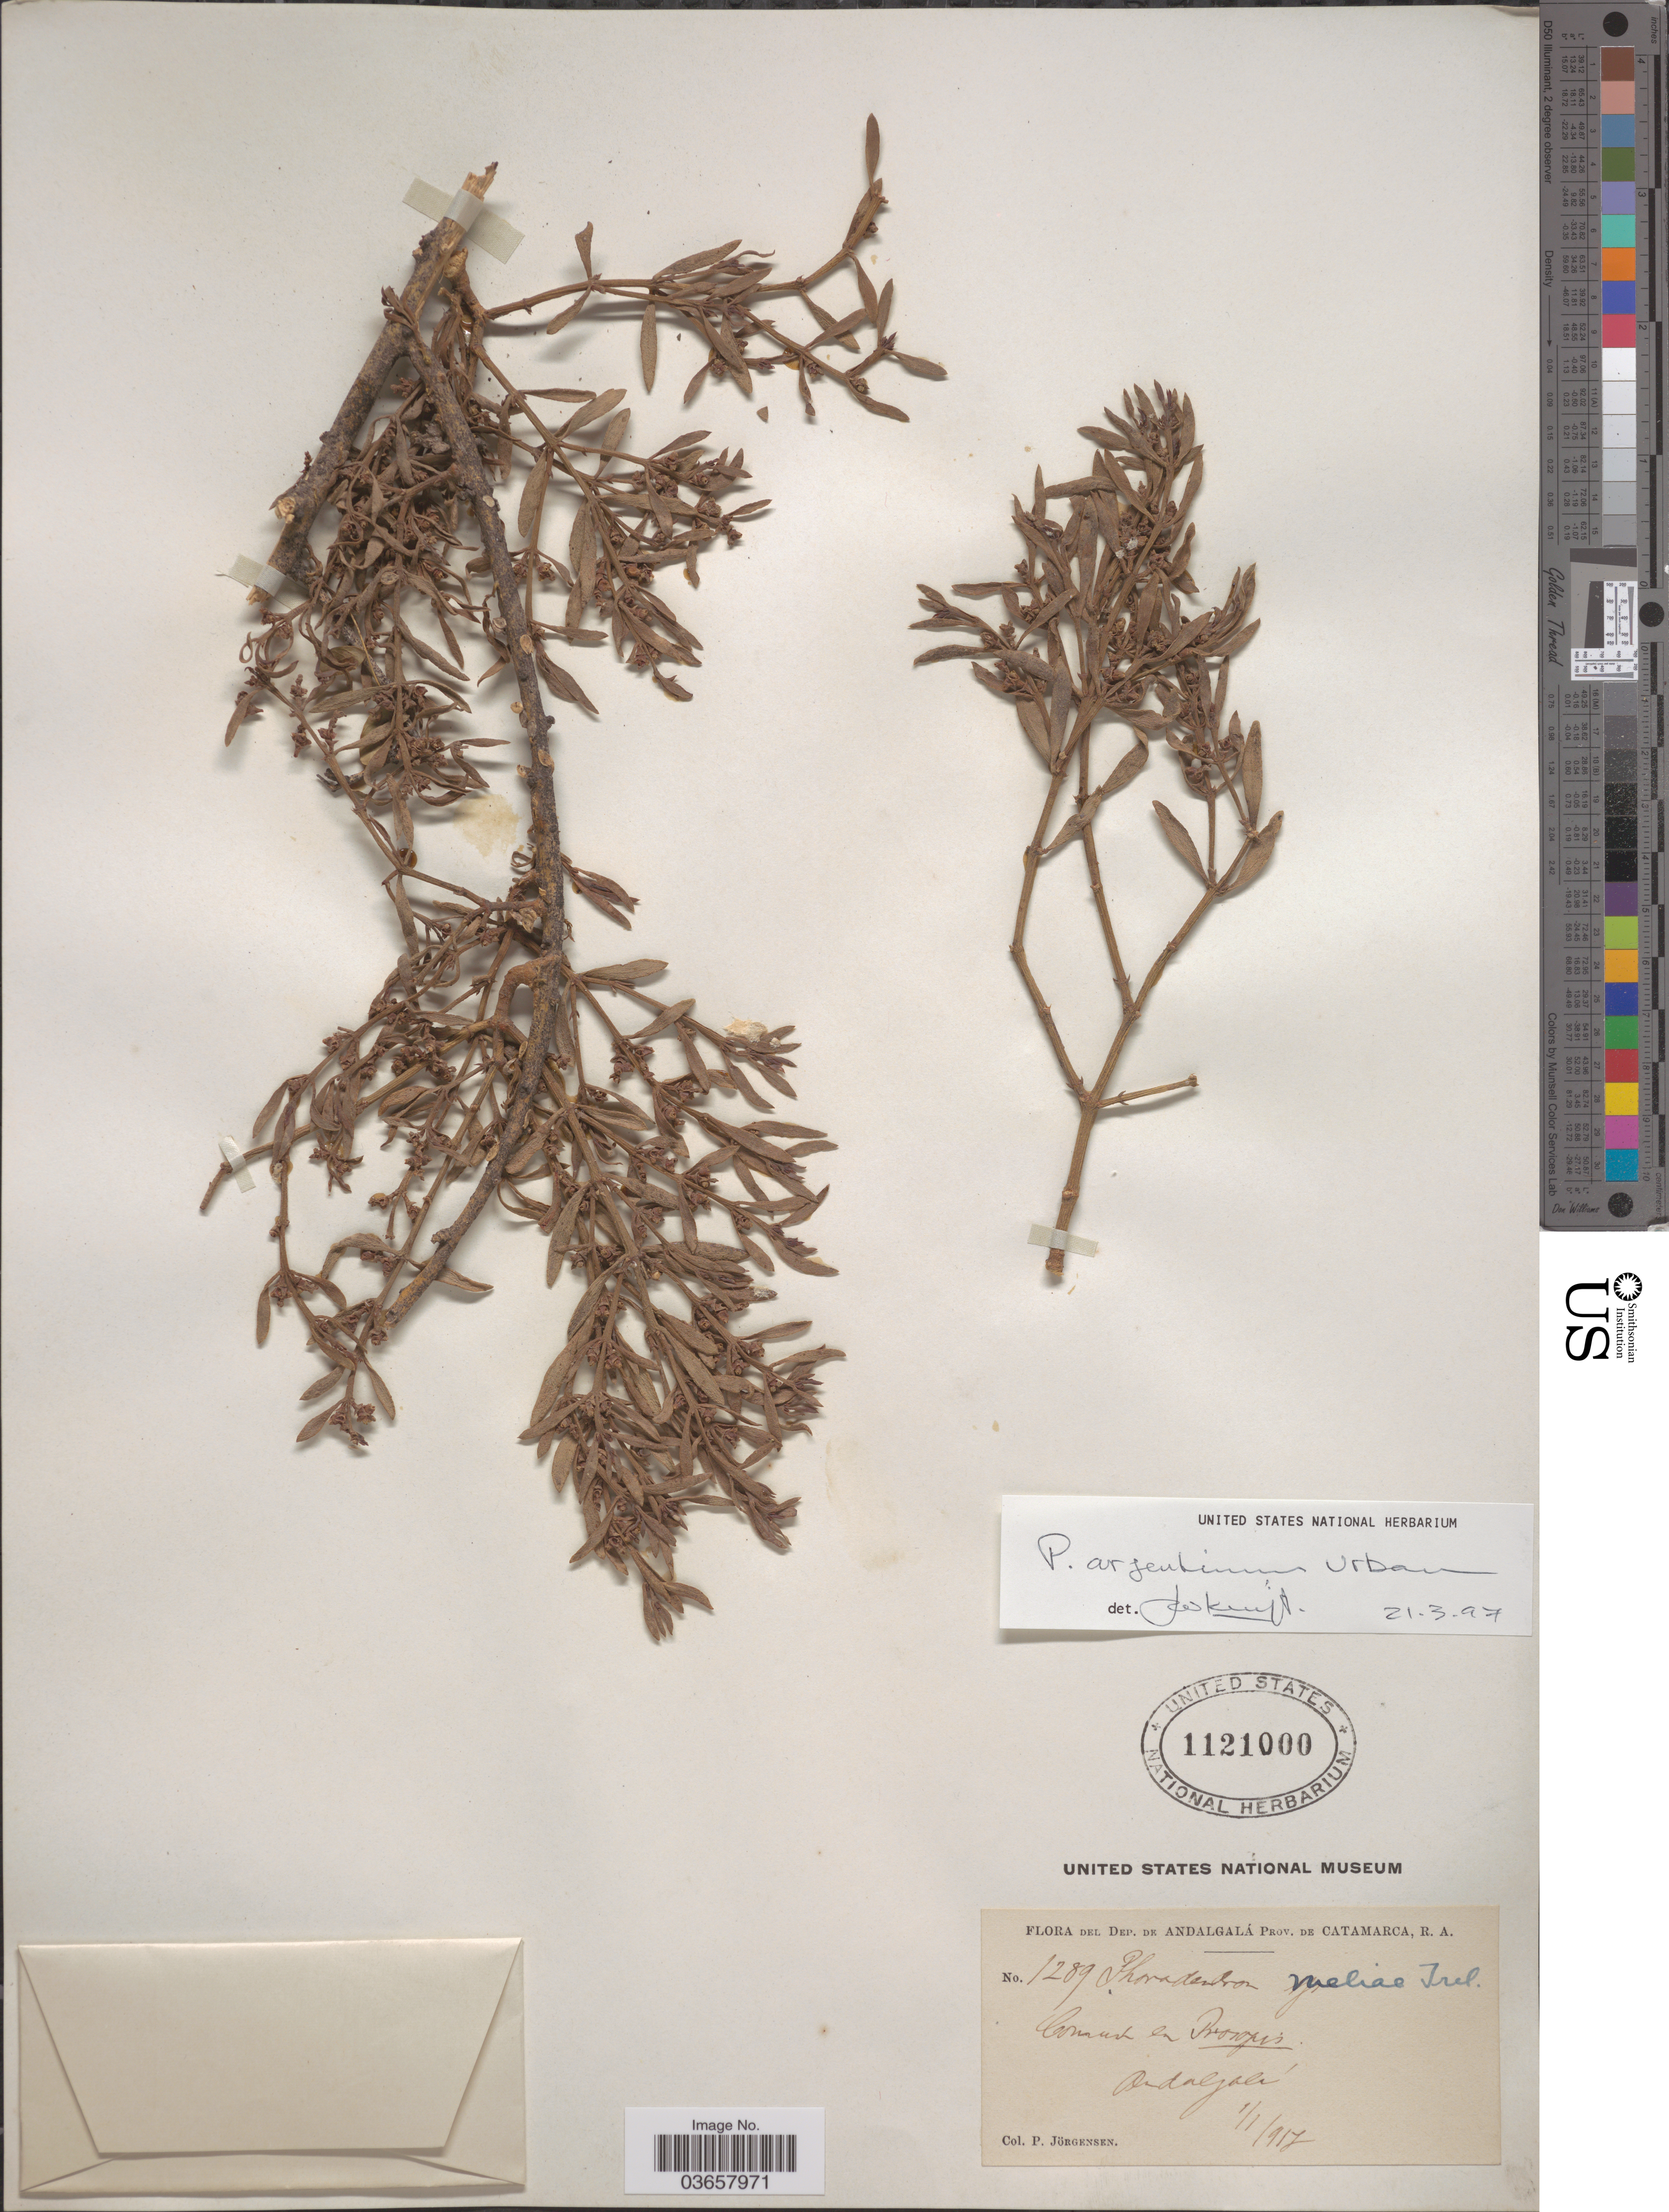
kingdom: Plantae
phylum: Tracheophyta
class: Magnoliopsida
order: Santalales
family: Viscaceae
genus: Phoradendron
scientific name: Phoradendron argentinum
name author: Urb.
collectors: P. Jörgensen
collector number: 1289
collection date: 1917-01-01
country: Argentina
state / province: Catamarca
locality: Dep. de Andalgalá. Andalgala.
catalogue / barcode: US 1121000